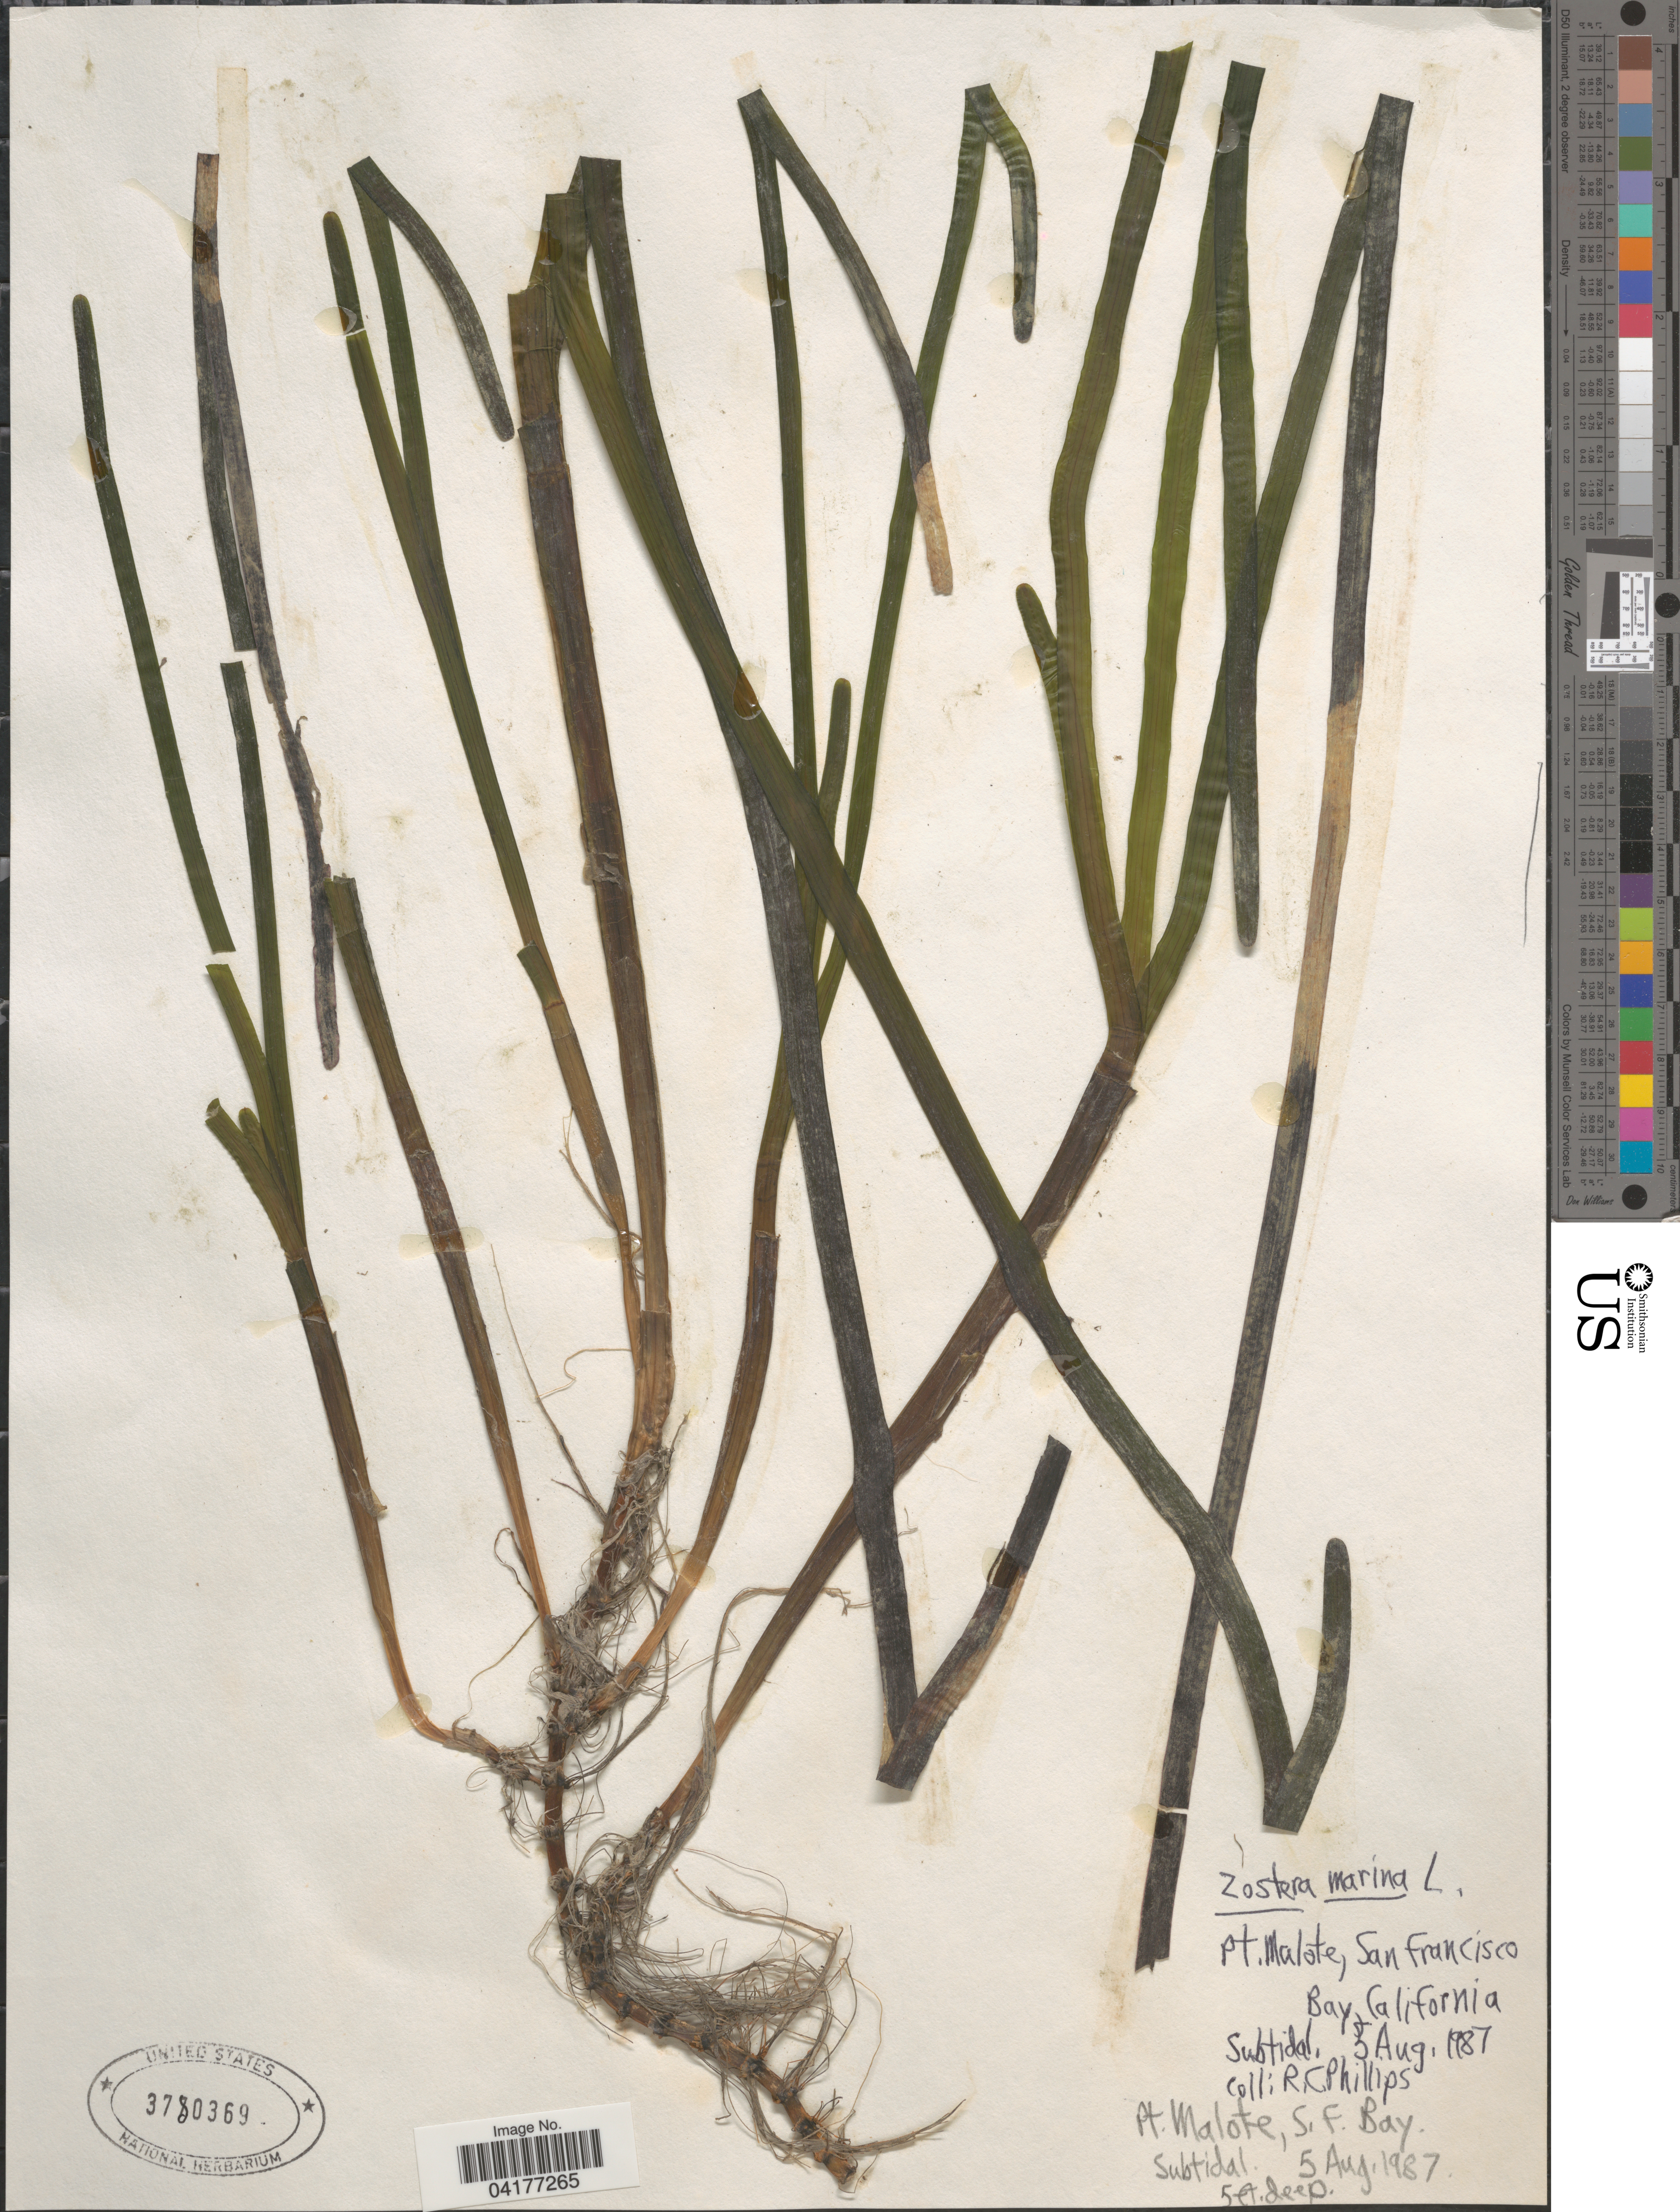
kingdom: Plantae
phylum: Tracheophyta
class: Liliopsida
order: Alismatales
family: Zosteraceae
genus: Zostera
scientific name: Zostera marina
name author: L.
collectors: R. C. Phillips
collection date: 1987-08-05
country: United States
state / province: California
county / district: San Francisco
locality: Pt. Malote, San Francisco Bay. Subtidal.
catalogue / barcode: US 3780369